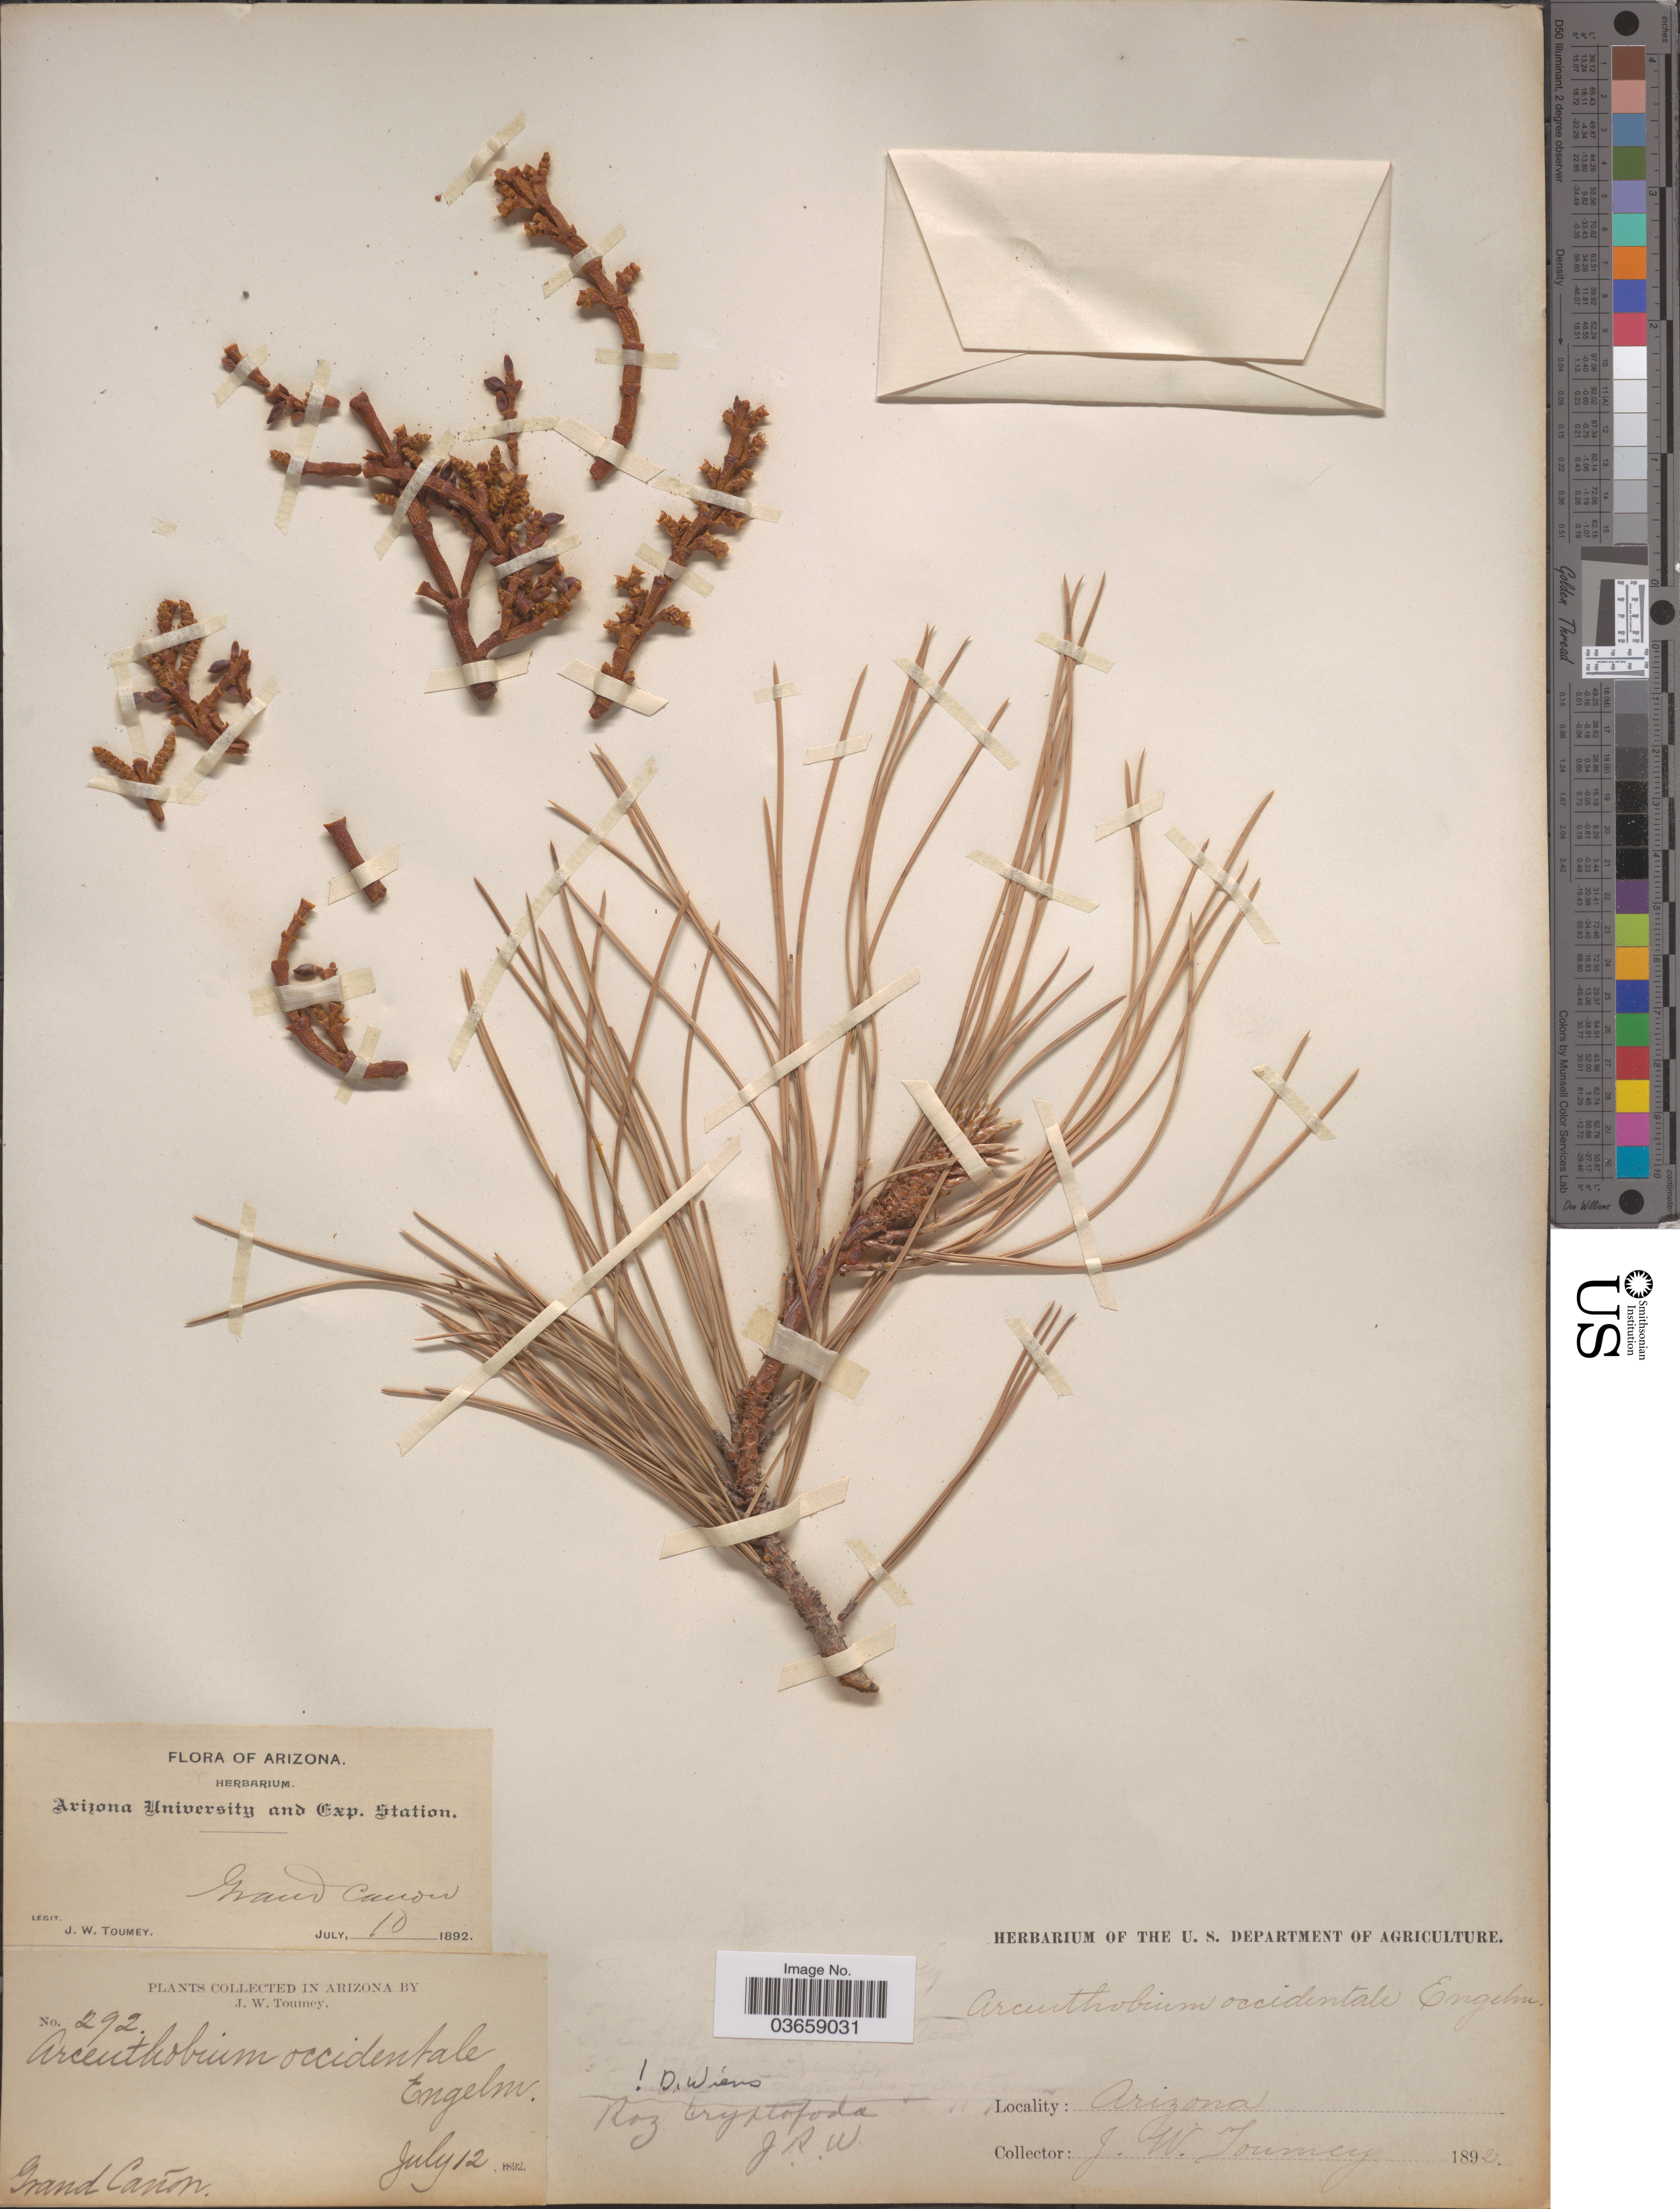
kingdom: Plantae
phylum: Tracheophyta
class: Magnoliopsida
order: Santalales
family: Viscaceae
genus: Arceuthobium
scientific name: Arceuthobium vaginatum f. cryptopodum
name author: (Engelm.) L.S. Gill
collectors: J. W. Toumey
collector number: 292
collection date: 1892-07-10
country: United States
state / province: Arizona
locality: Grand Cañon.